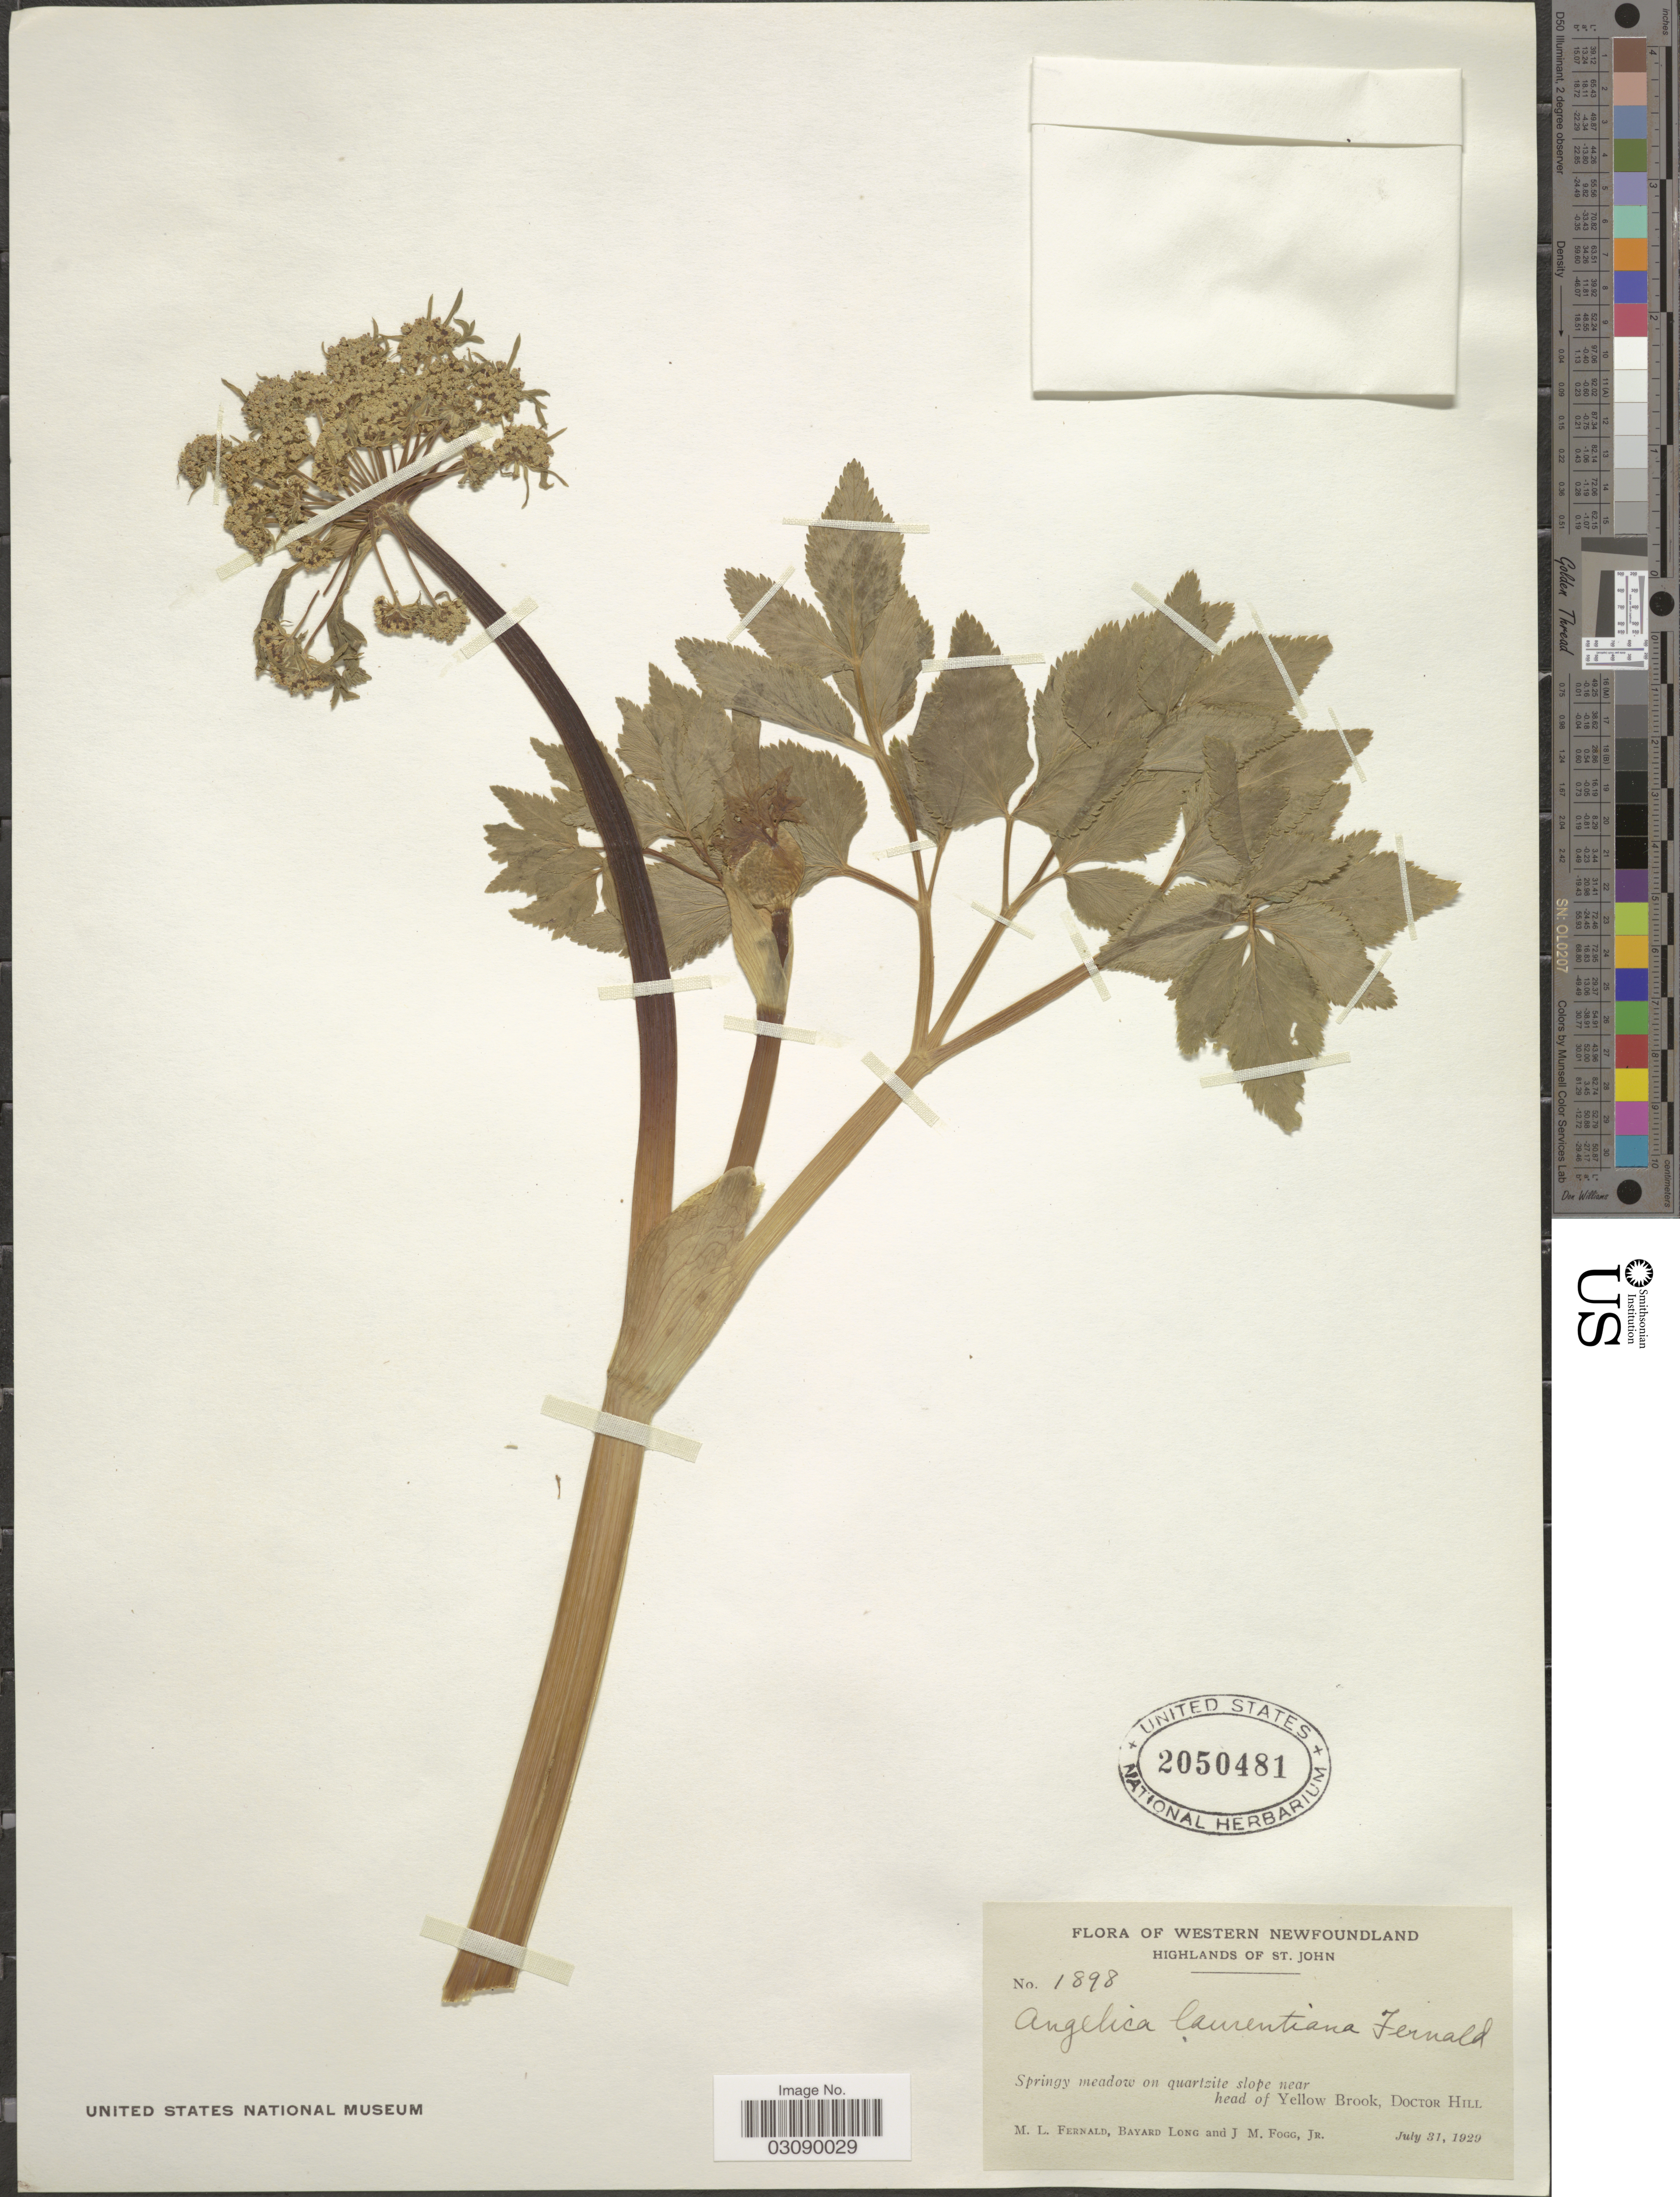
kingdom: Plantae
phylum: Tracheophyta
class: Magnoliopsida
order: Apiales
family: Apiaceae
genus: Angelica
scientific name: Angelica laurentiana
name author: Fernald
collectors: M. L. Fernald, B. Long & J. Fogg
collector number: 1898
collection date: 1929-07-31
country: Canada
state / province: Newfoundland and Labrador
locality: Western Newfoundland. Highlands of St. John. Springy meadow on quartzite slope near head of Yellow Brook, Doctor Hill.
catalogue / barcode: US 2050481